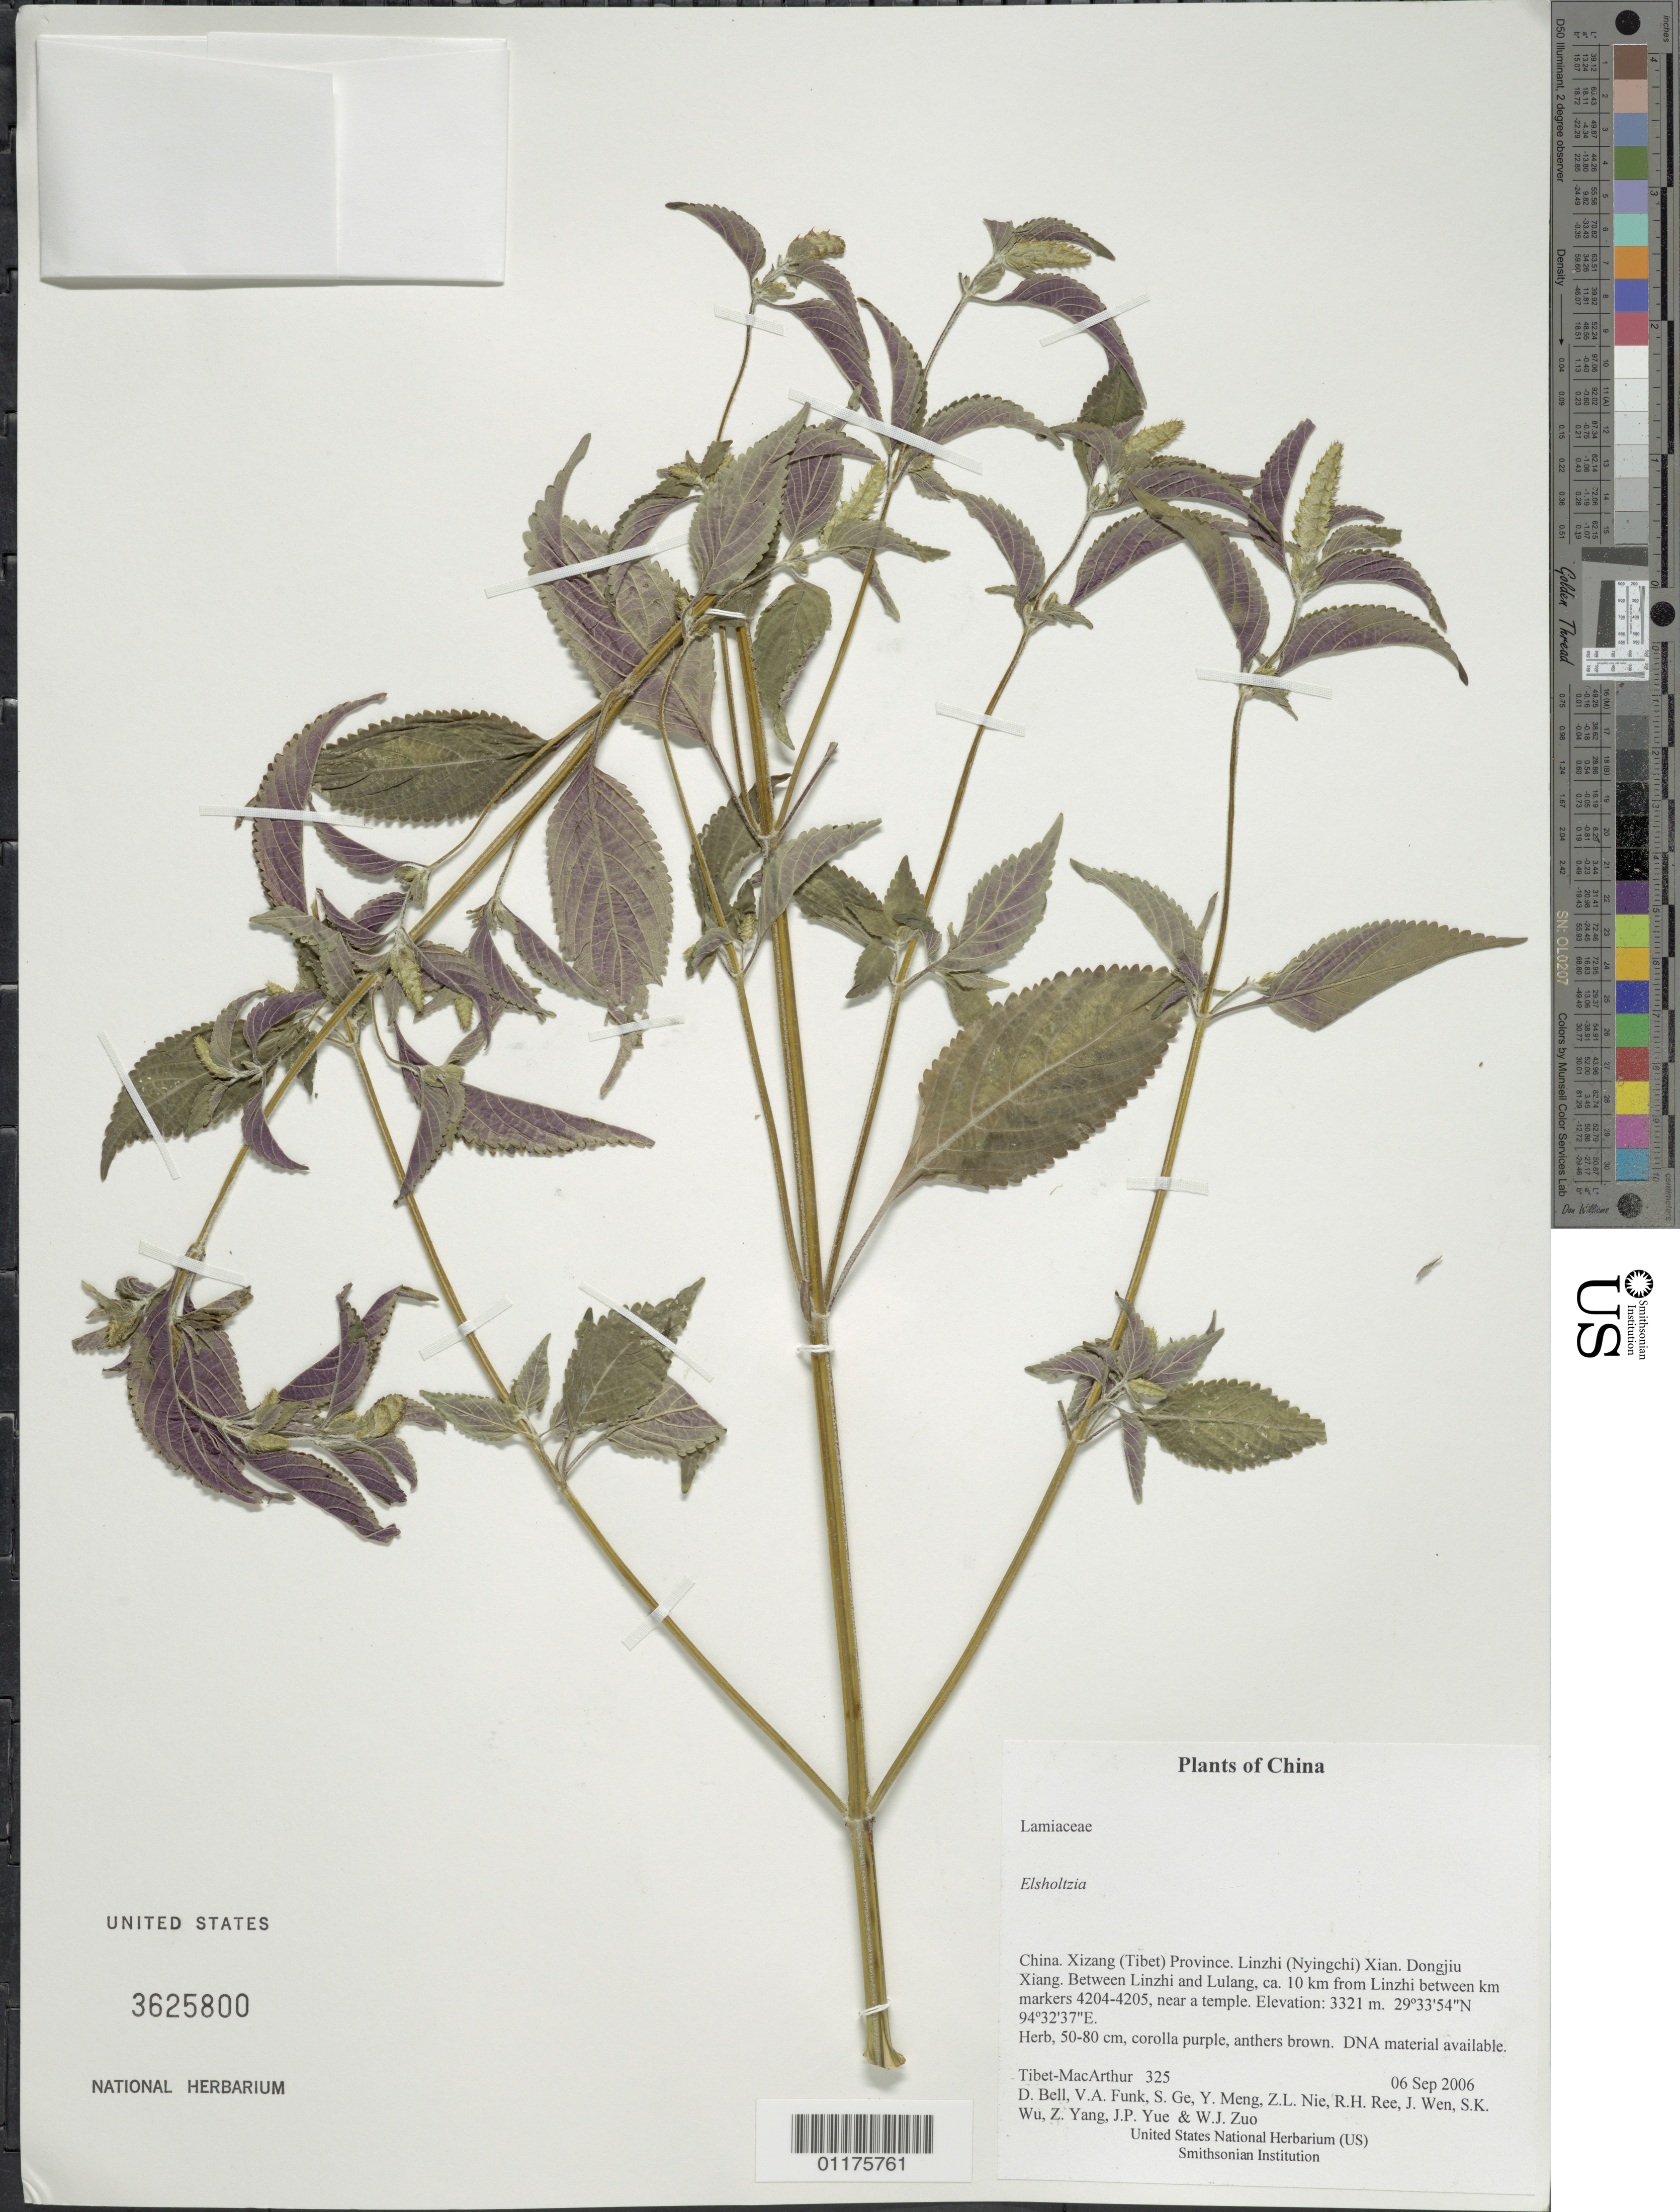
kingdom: Plantae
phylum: Tracheophyta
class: Magnoliopsida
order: Lamiales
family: Lamiaceae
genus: Elsholtzia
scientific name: Elsholtzia sp.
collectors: Tibet-MacArthur, D. A. Bell, V. Funk, S. Ge, Y. Meng, Z. Nie, R. Ree, J. Wen, S. K. Wu, Z. Yang, J. Yue & W. Zuo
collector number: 325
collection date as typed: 06 Sep 2006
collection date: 2006-09-06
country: China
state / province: Xizang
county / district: Linzhi (Nyingchi) Xian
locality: Dongjiu Xiang. Between Linzhi and Lulang, ca. 10 km from Linzhi between km markers 4204-4205, near a temple.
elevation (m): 3321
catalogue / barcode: US 3625800